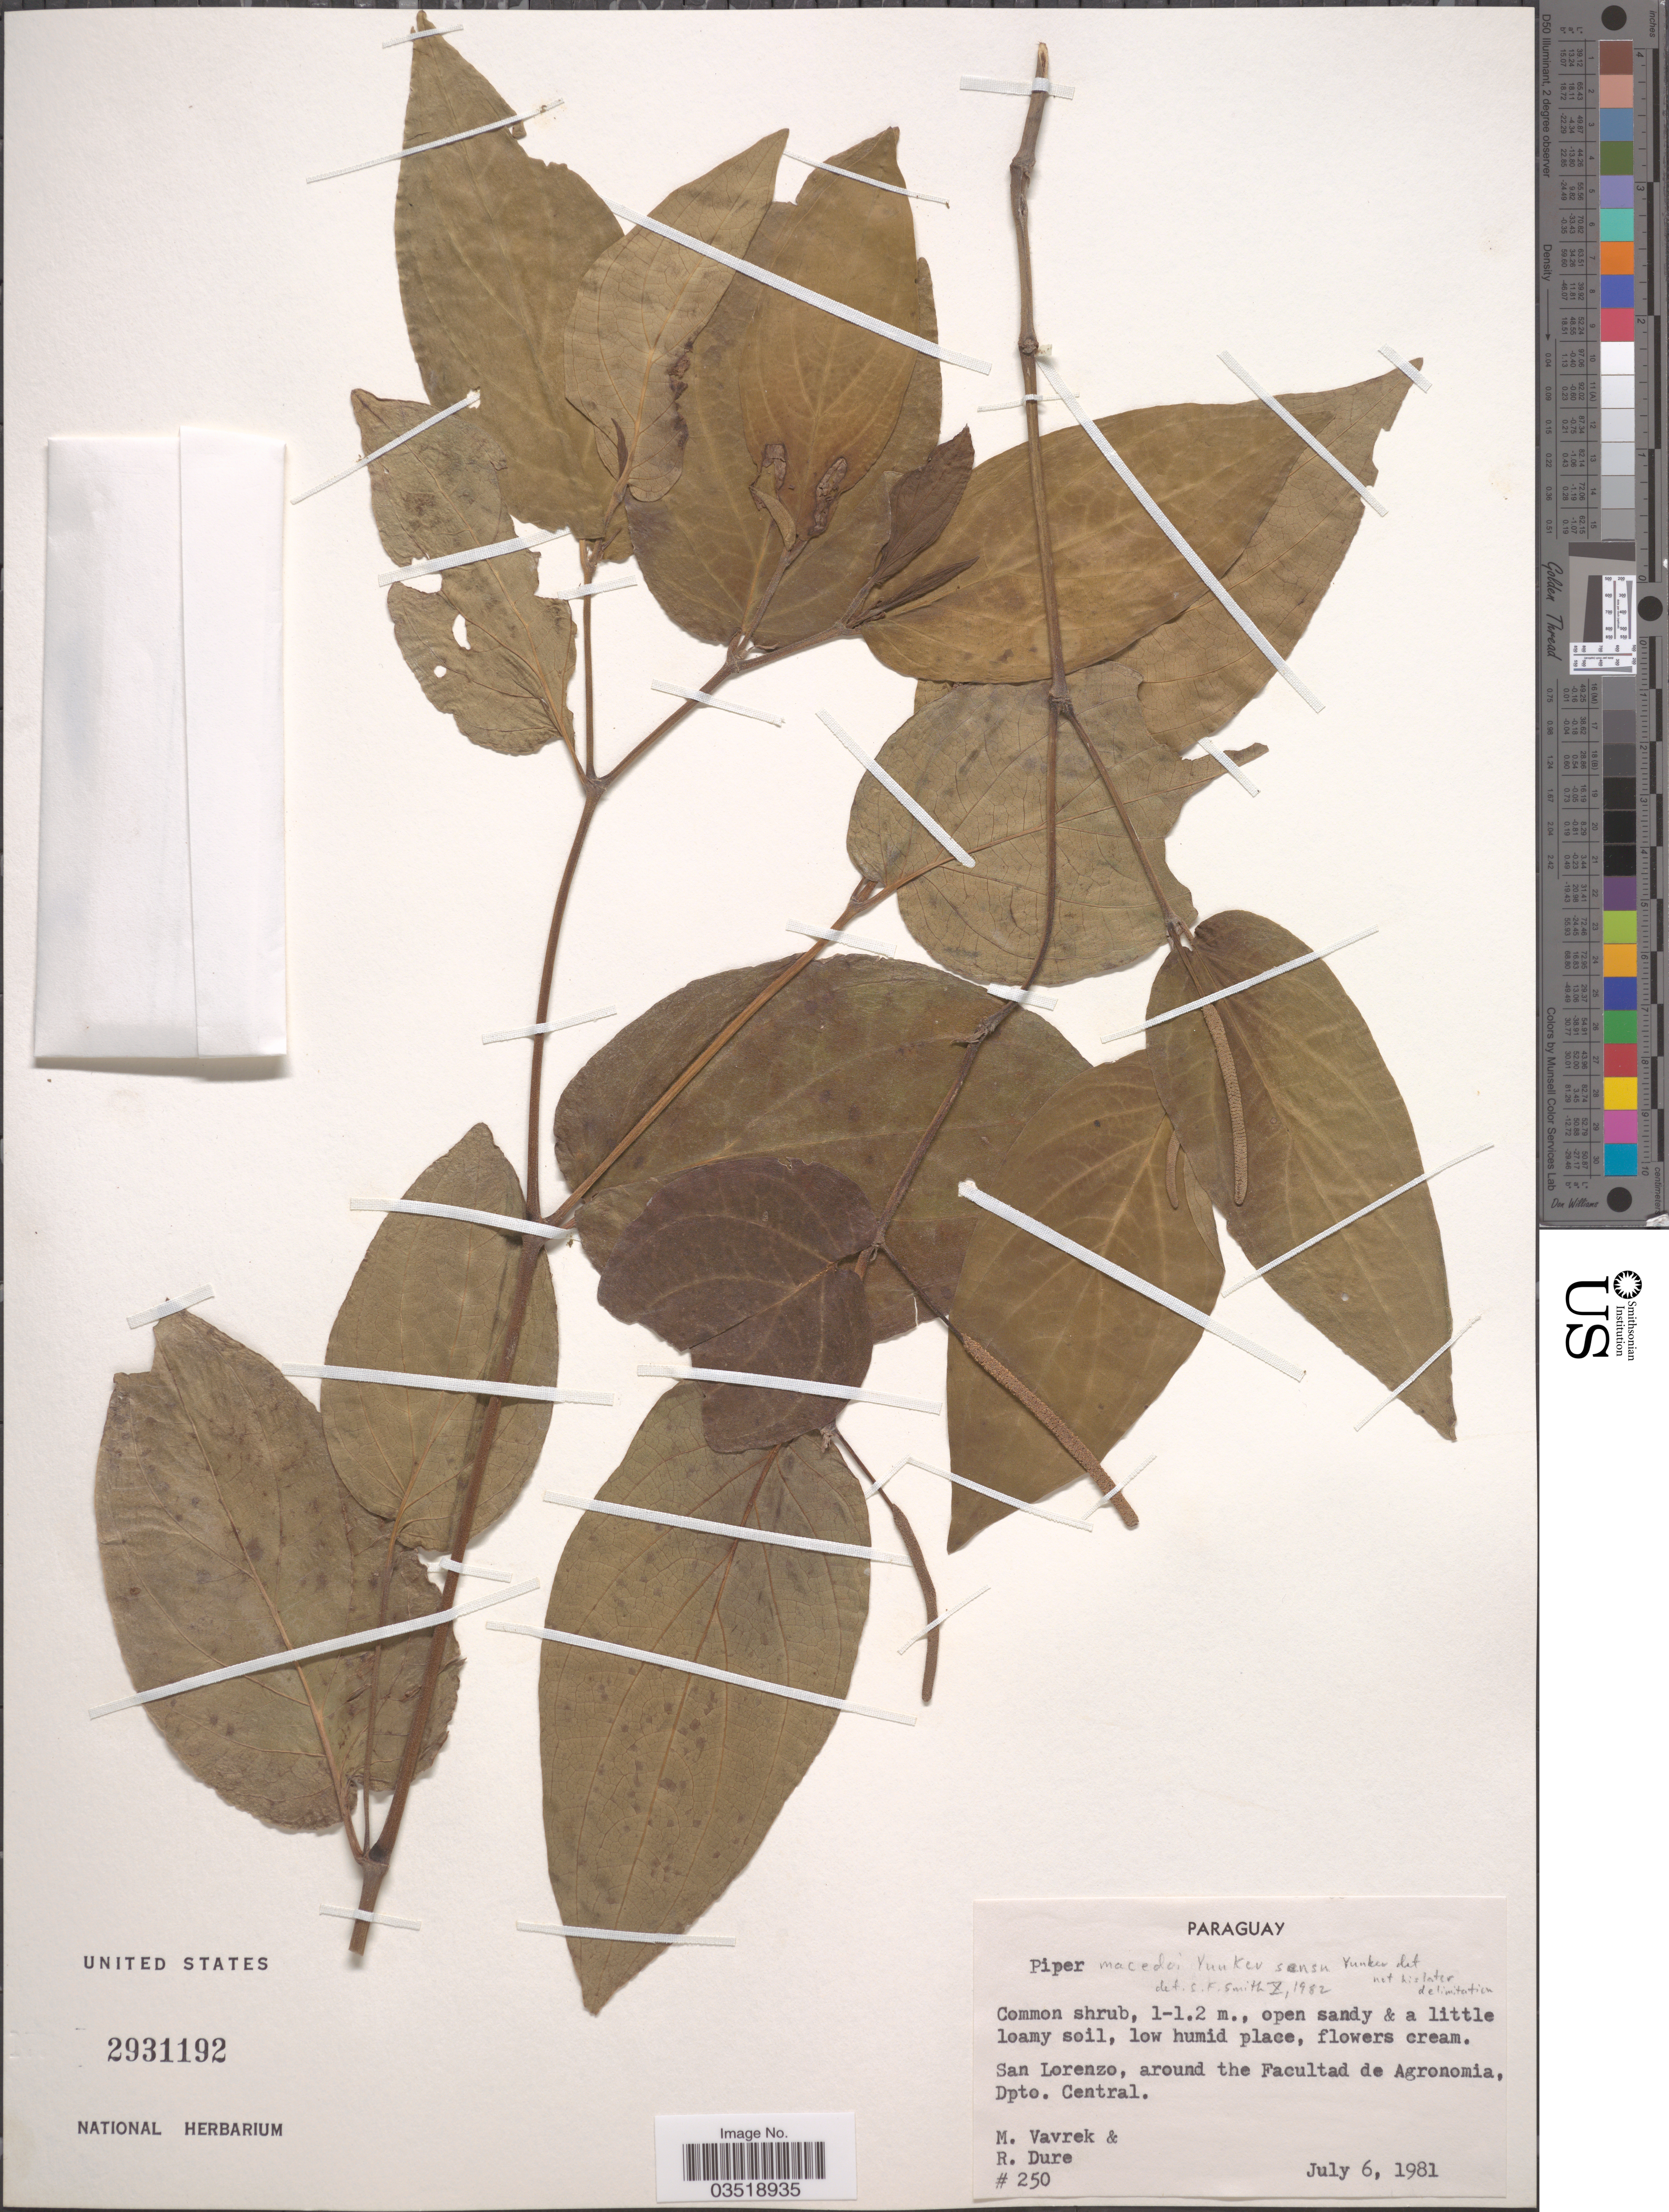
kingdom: Plantae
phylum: Tracheophyta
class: Magnoliopsida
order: Piperales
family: Piperaceae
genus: Piper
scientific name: Piper macedoi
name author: Yunck.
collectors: M. Vavrek & R. Duré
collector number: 250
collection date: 1981-07-06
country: Paraguay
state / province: Central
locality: San Lorenzo, around the Facultad de Agronomia, Dpto. Central.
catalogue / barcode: US 2931192